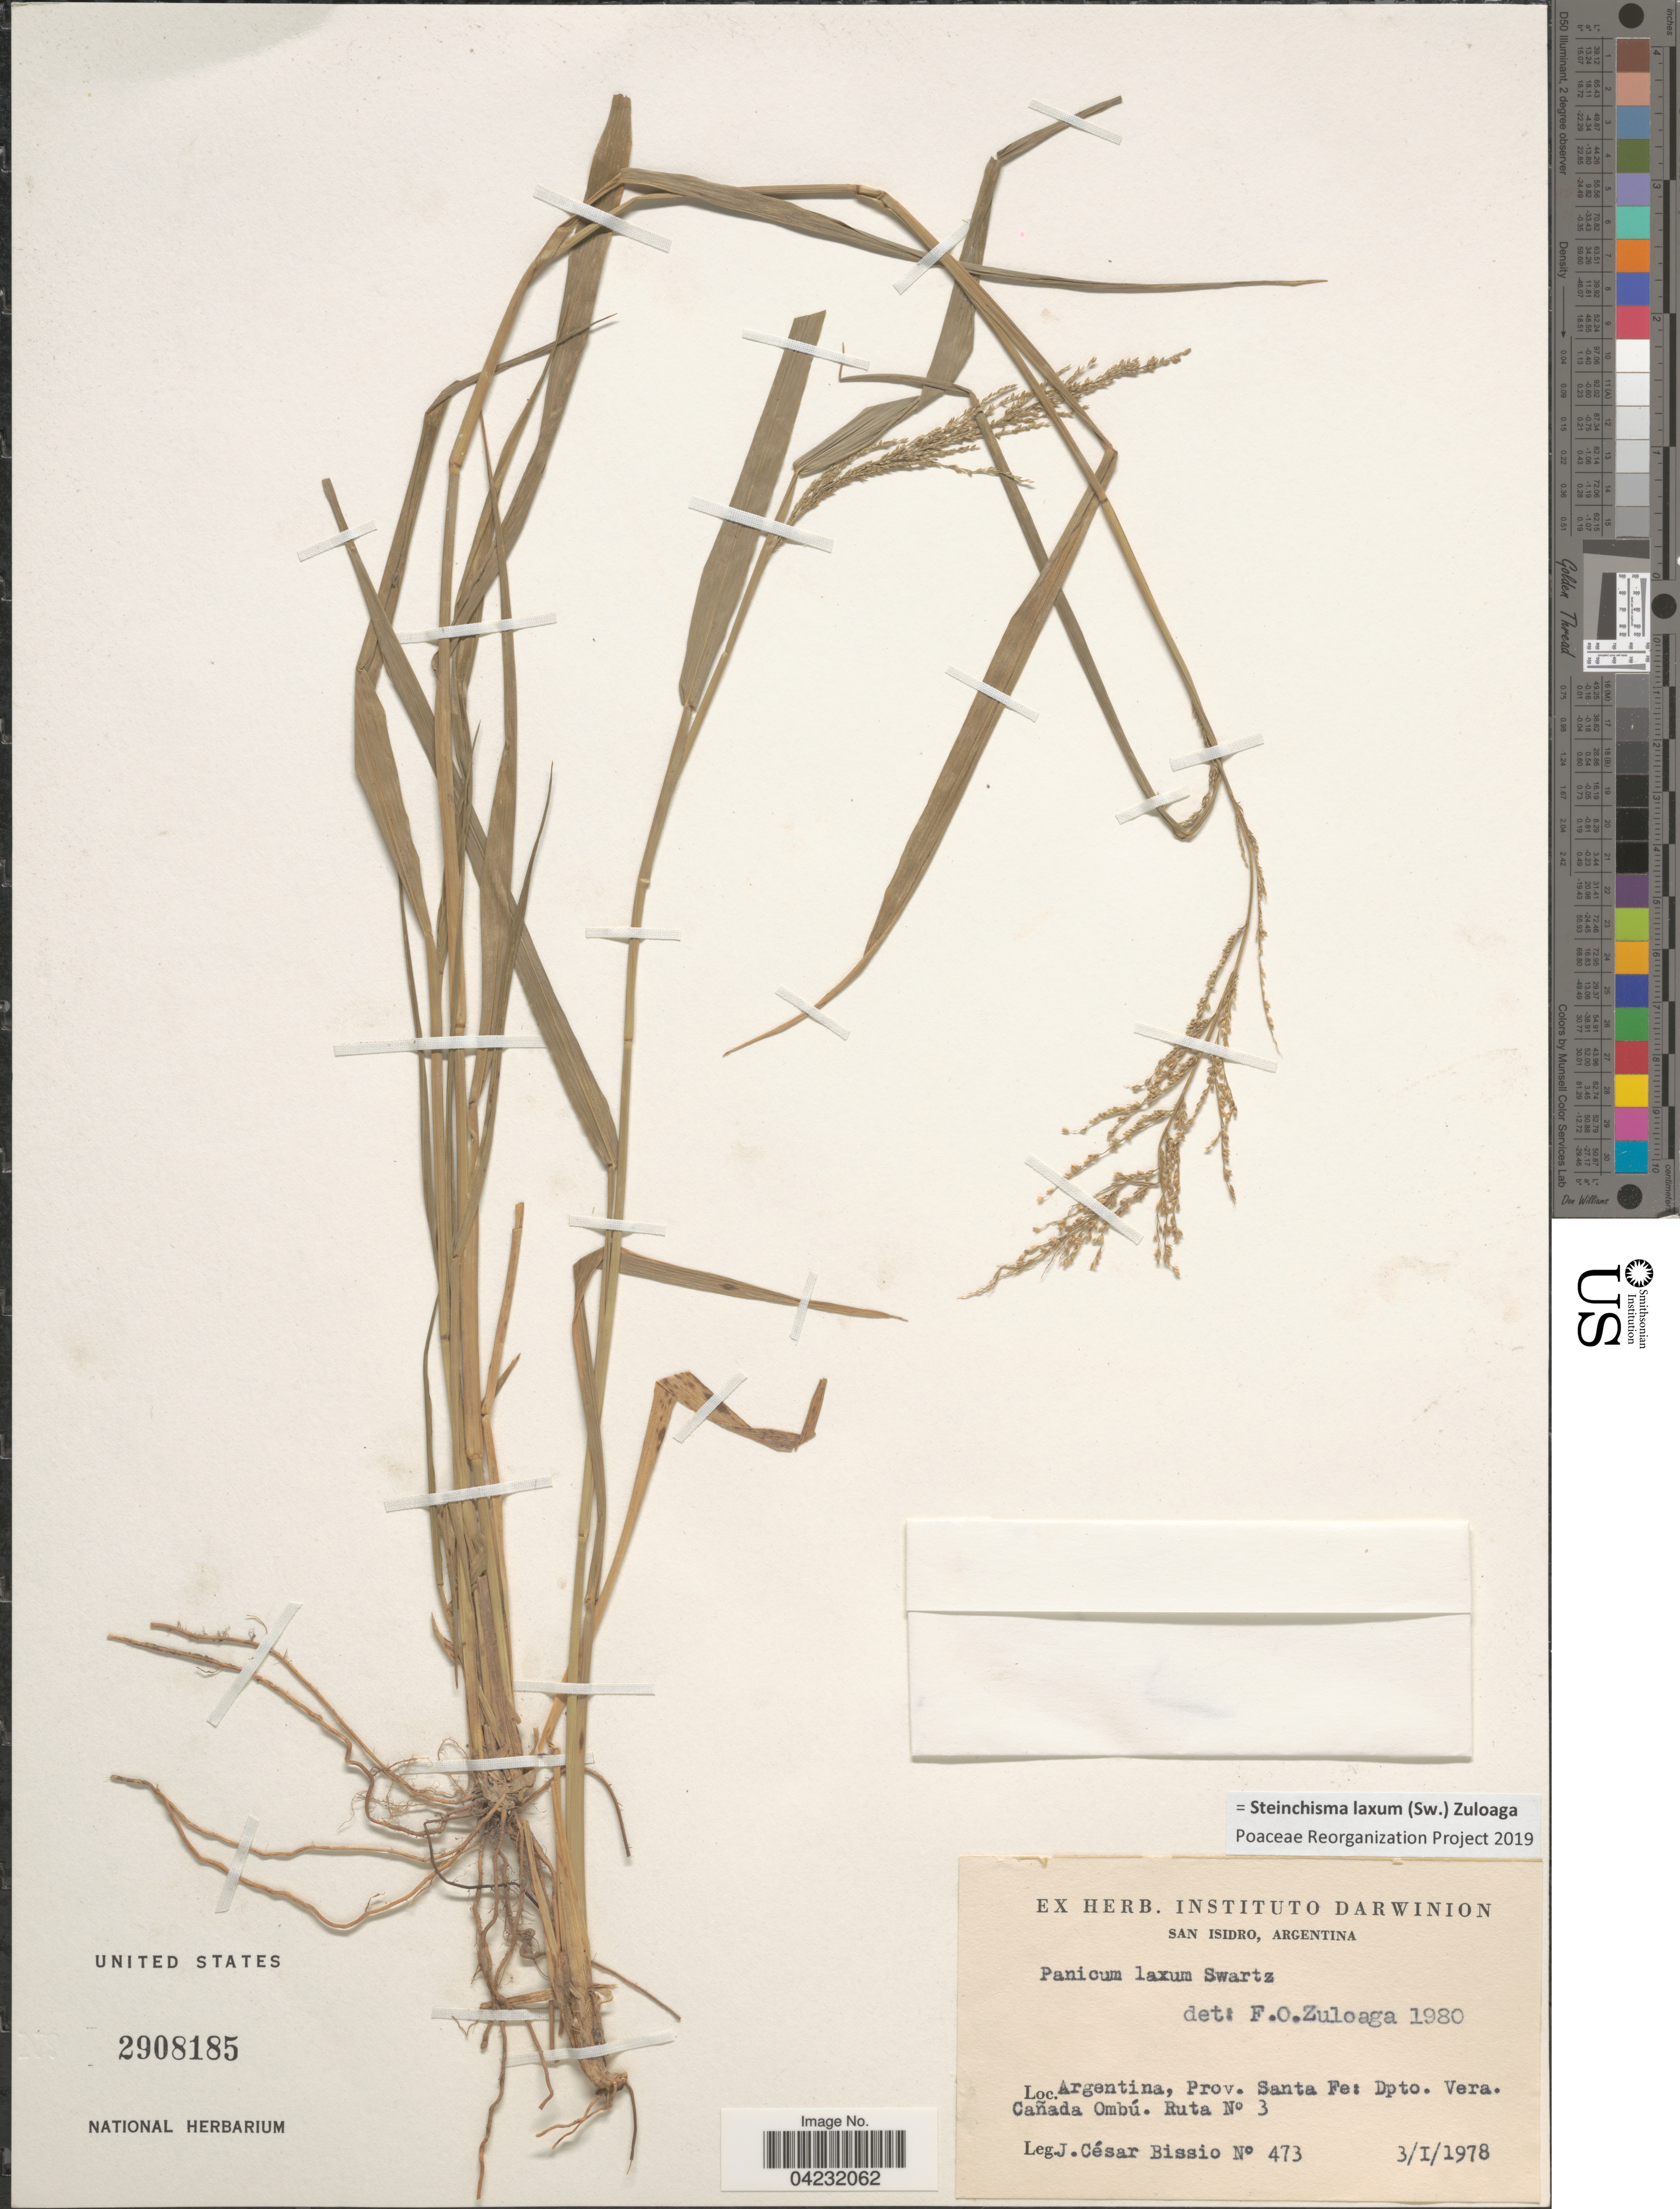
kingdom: Plantae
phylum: Tracheophyta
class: Liliopsida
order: Poales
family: Poaceae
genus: Steinchisma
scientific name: Steinchisma laxum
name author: (Sw.) Zuloaga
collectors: J. César Bissio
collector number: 473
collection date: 1978-01-03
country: Argentina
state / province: Santa Fe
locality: Dpto. Vera. Cañada Ombú. Ruta No 3.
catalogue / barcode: US 2908185